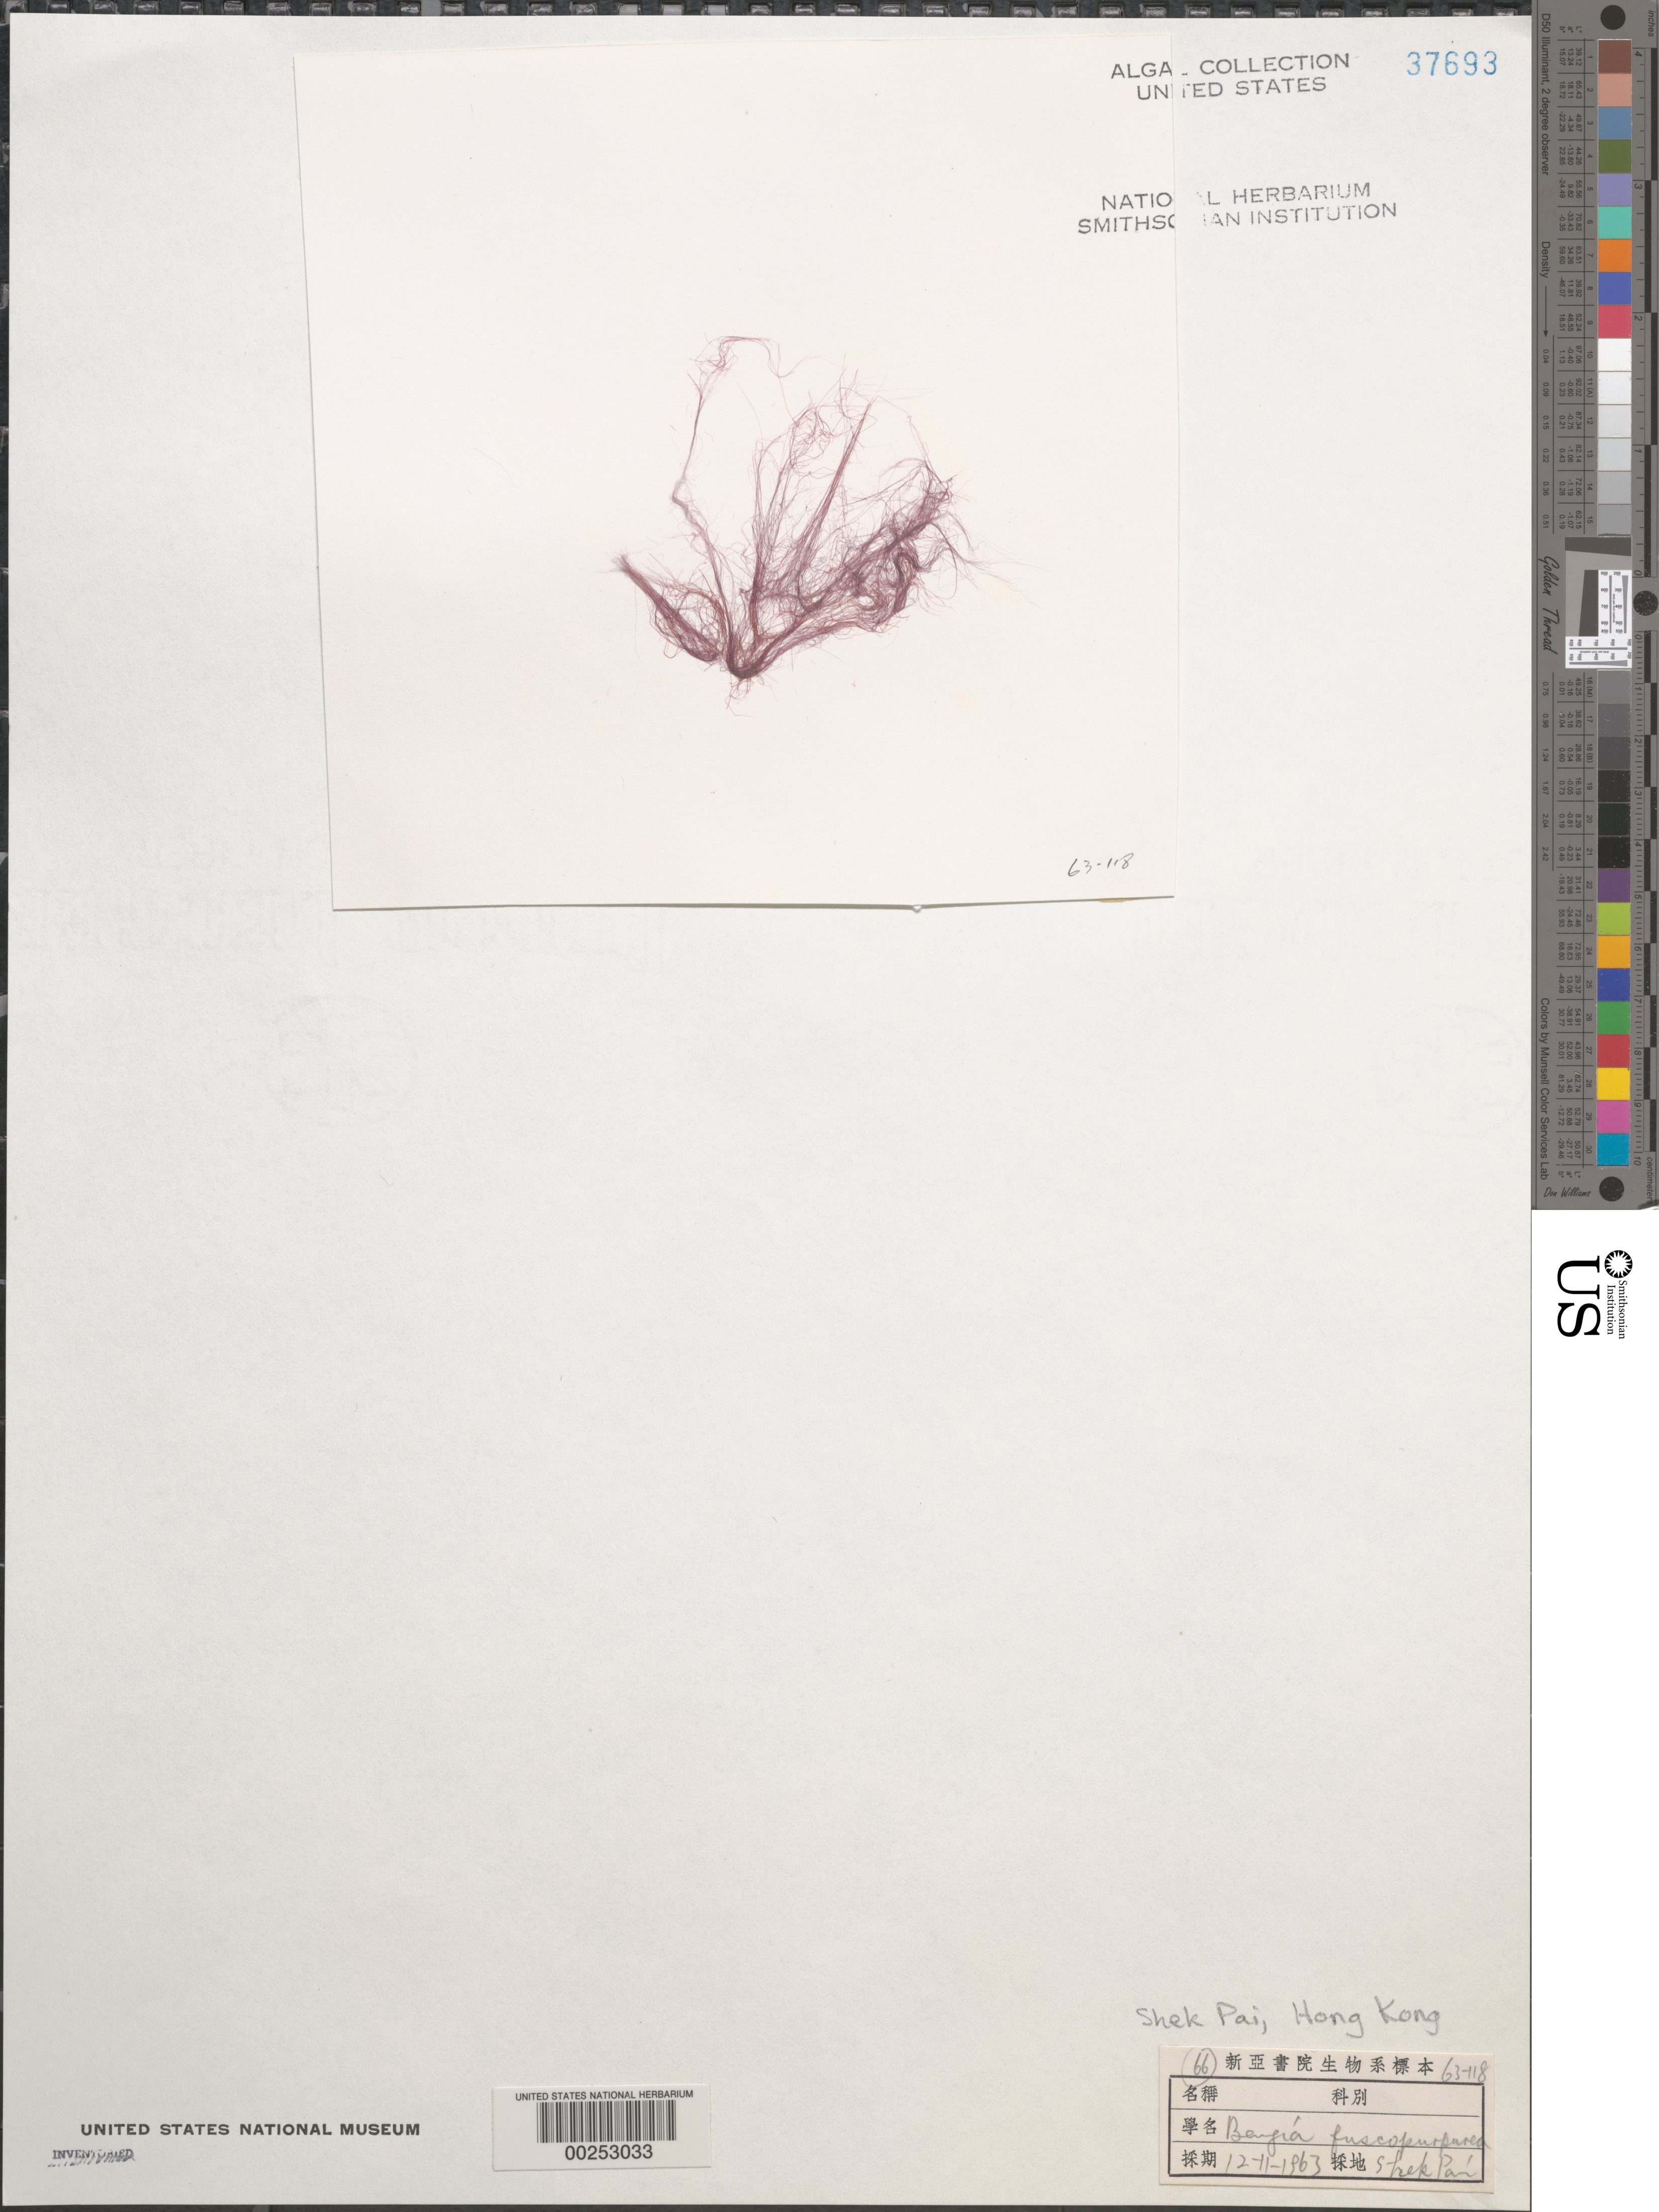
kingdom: Plantae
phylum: Rhodophyta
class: Bangiophyceae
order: Bangiales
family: Bangiaceae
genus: Bangia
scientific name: Bangia fuscopurpurea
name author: (Dillwyn) Lyngb.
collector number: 63-118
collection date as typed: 12 Nov 1963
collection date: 1963-11-12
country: China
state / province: Hong Kong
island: Hong Kong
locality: Shek Pai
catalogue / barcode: US 37693